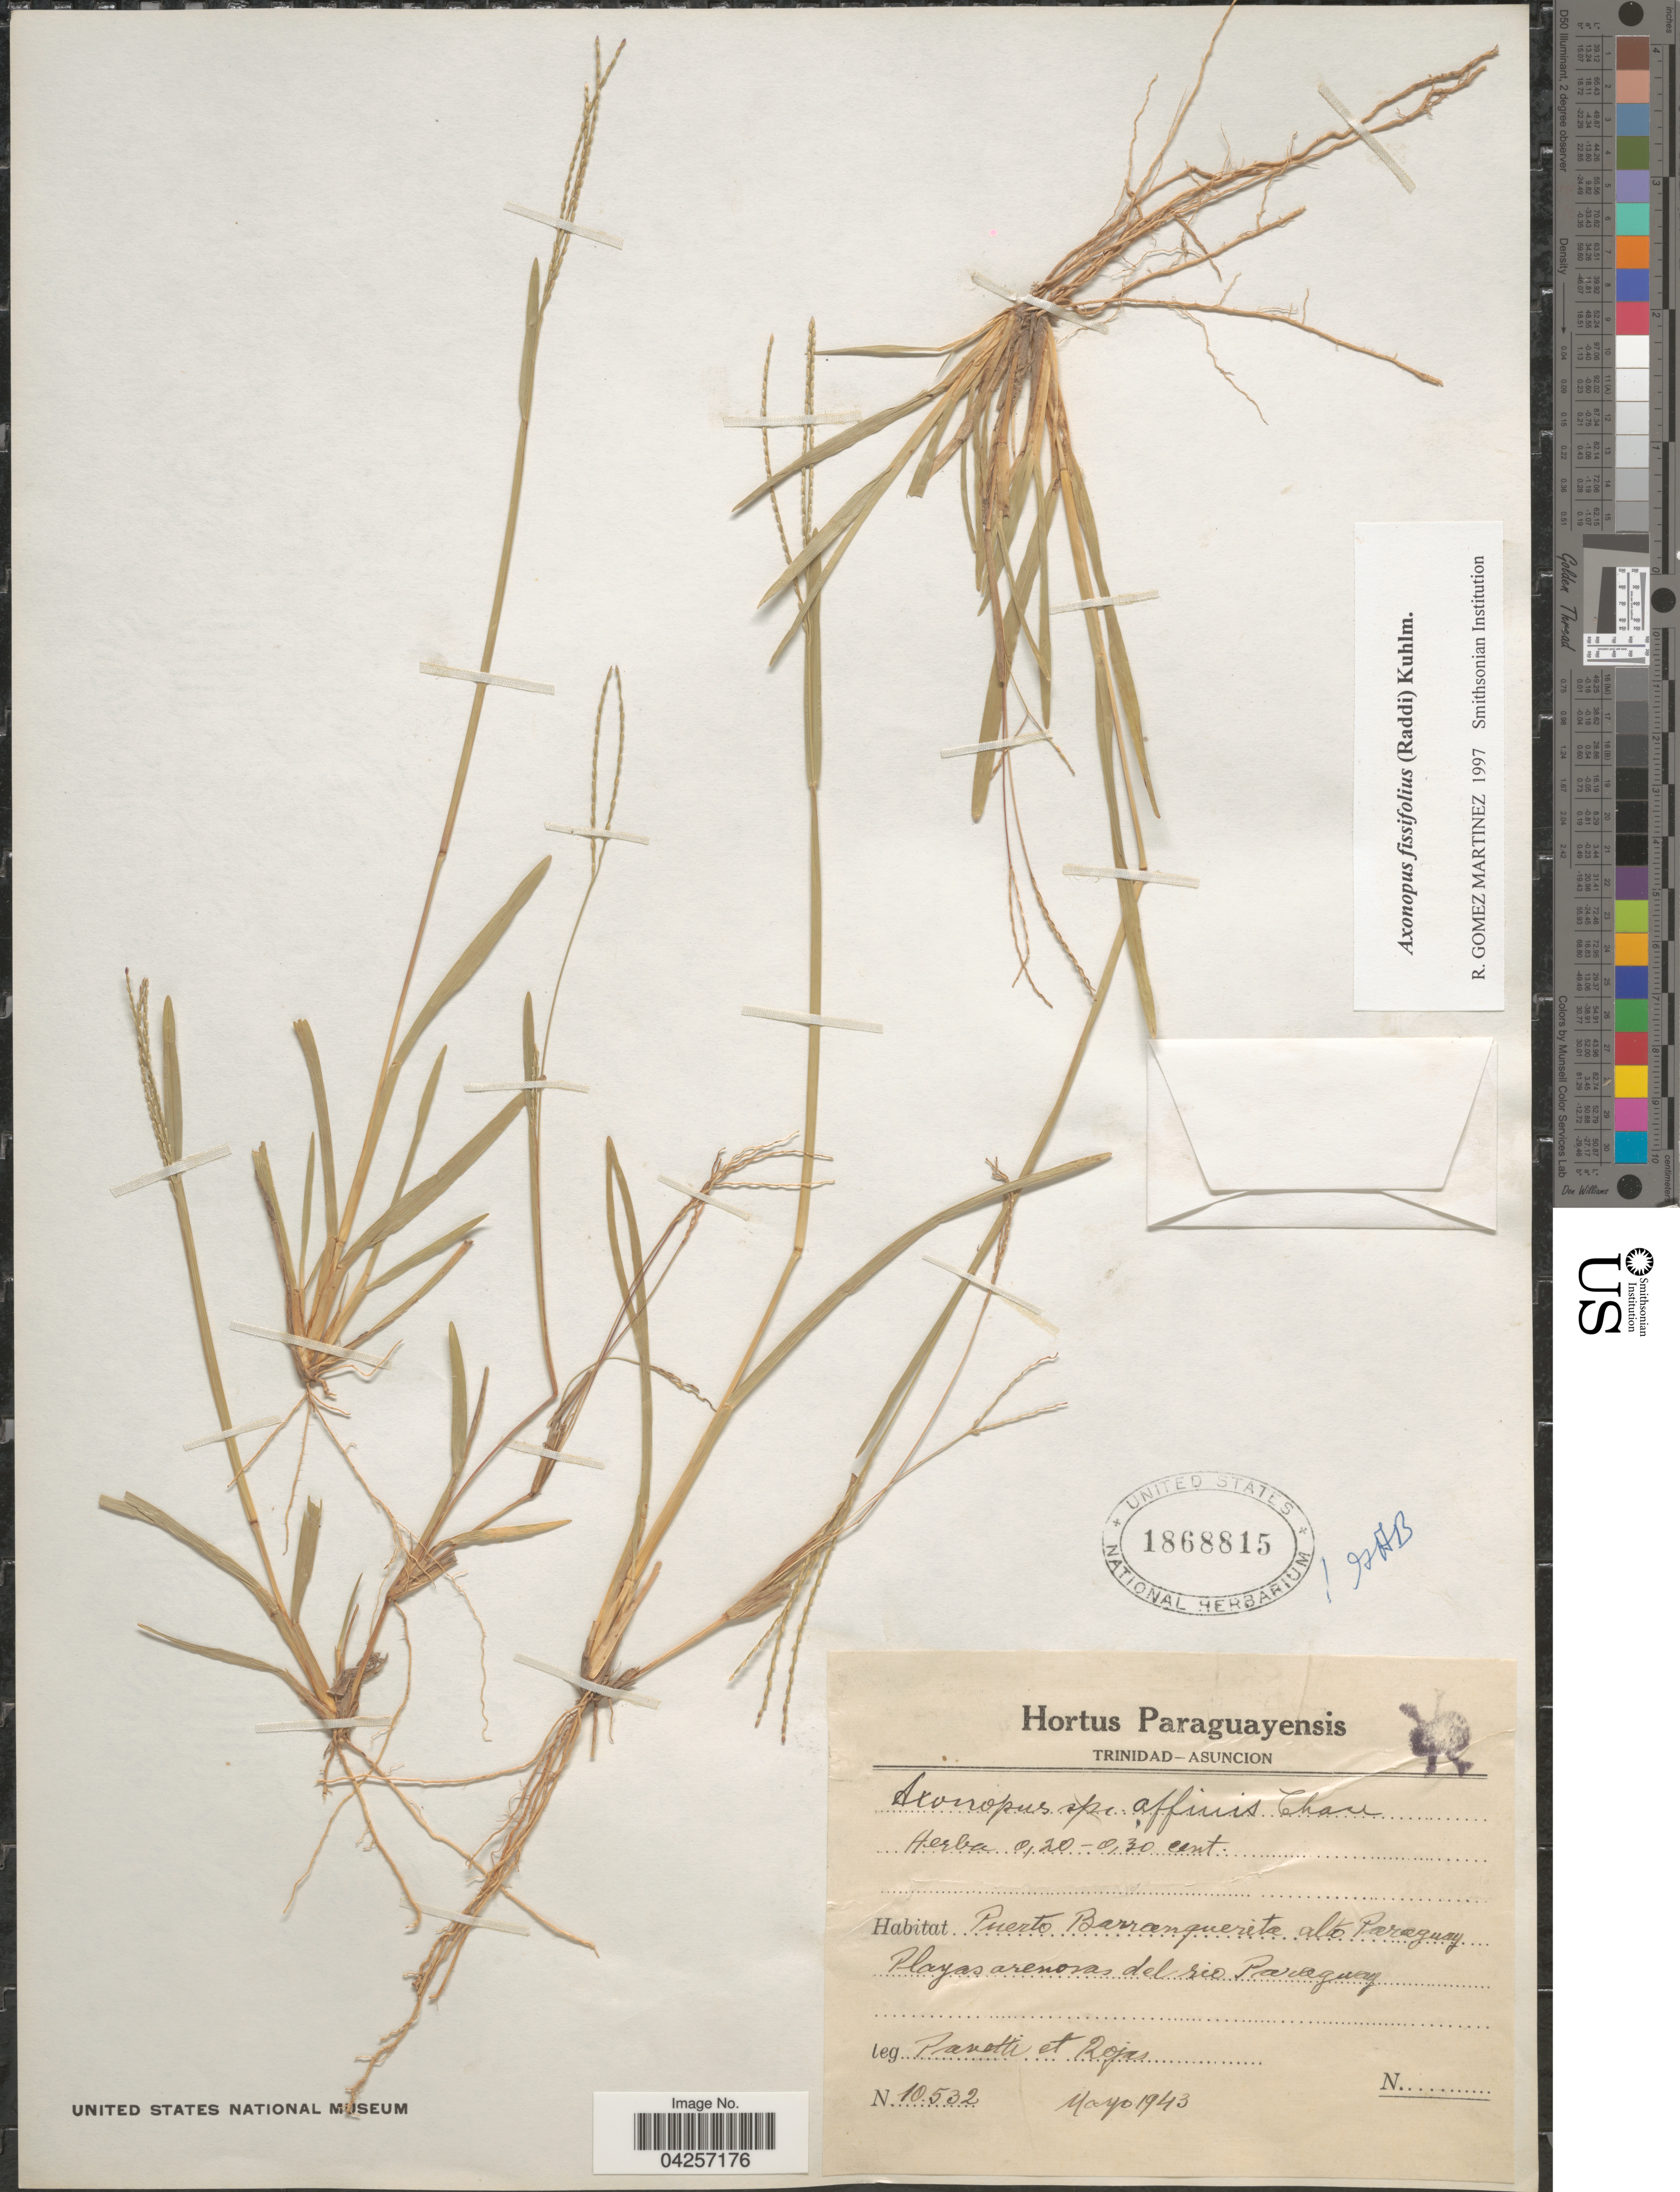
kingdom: Plantae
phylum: Tracheophyta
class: Liliopsida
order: Poales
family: Poaceae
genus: Axonopus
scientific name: Axonopus fissifolius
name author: (Raddi) Kuhlm.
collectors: -. Pavetti & Rojas, --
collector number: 10532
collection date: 1943-05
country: Paraguay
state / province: Asuncion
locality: Puerto Barranquerito alto Paraguay. Playas arenos del rio Paraguay.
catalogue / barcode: US 1868815